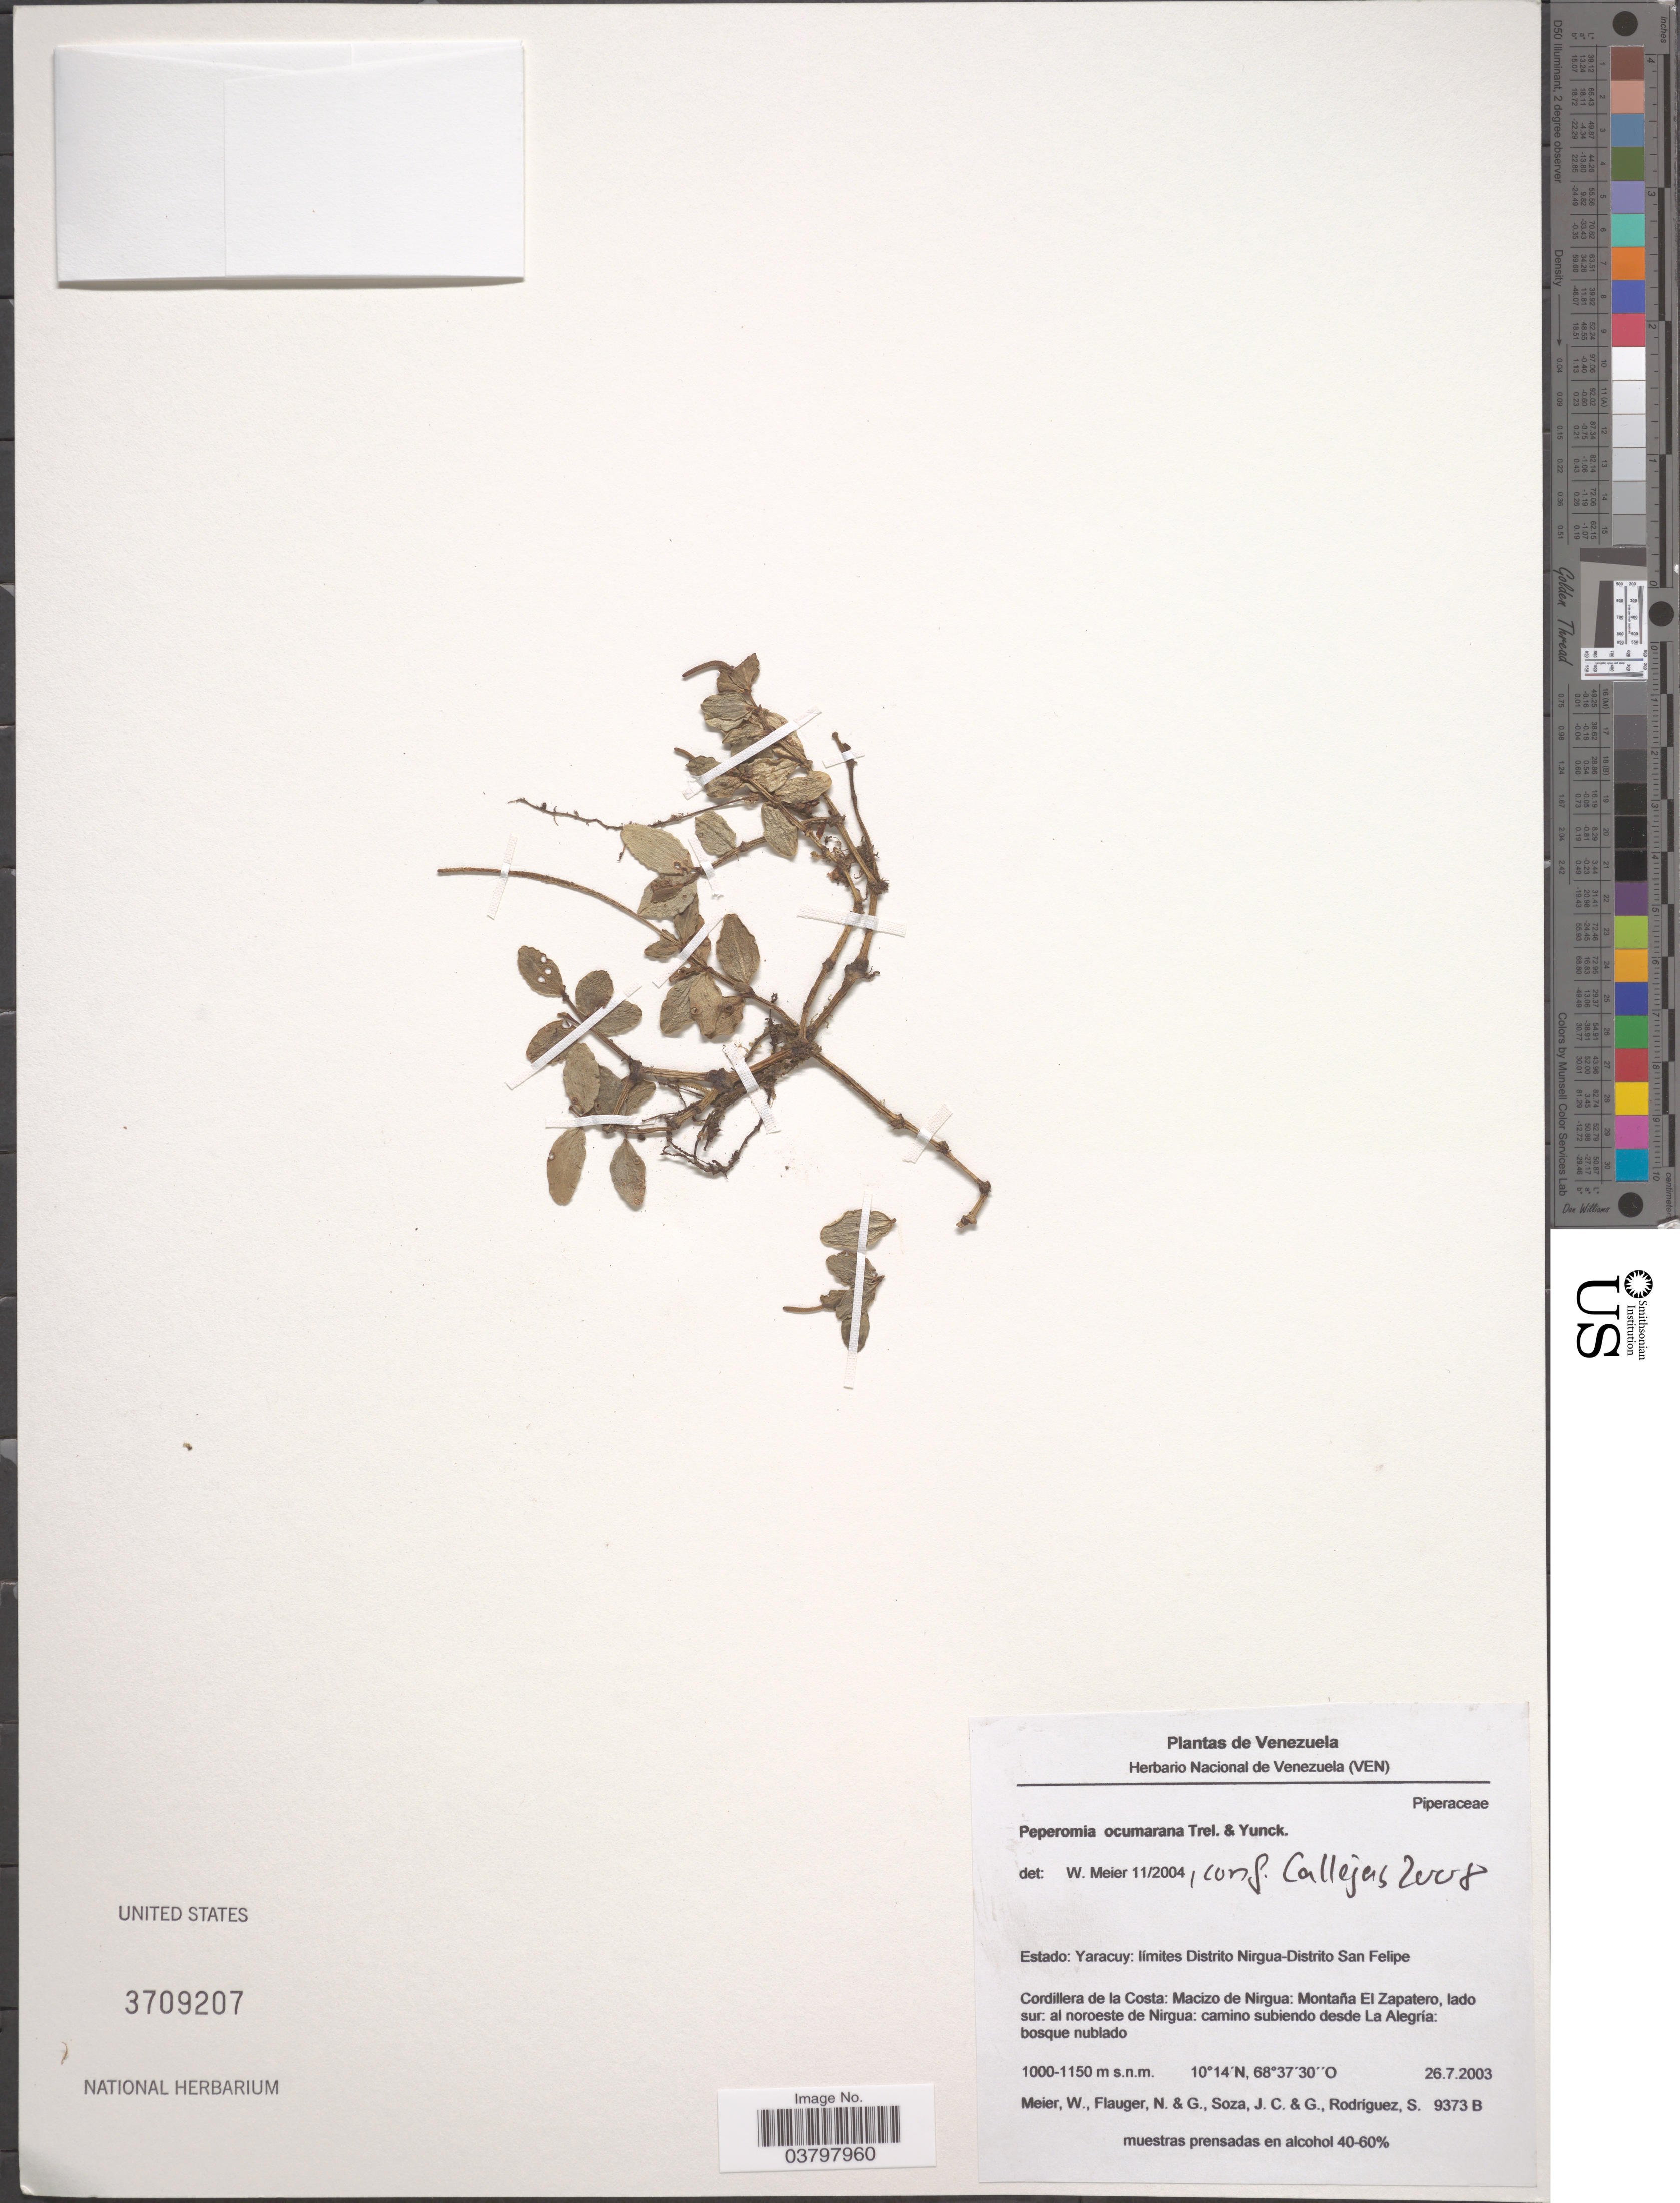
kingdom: Plantae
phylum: Tracheophyta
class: Magnoliopsida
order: Piperales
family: Piperaceae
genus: Peperomia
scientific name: Peperomia ocumarana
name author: Trel. & Yunck.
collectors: W. Meier, N. Flauger, G. Flauger, J. Soza & et al.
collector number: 9373B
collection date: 2003-07-26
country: Venezuela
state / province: Yaracuy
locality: Límites Distrito Nirgua-Distrito San Felipe. Cordillera de la Costa: Macizo de Nirgua: Montaña El Zapatero, lado sur: al noroeste de Nirgua: camino subiendo desde La Alegría: bosque nublado.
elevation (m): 1000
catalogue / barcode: US 3709207